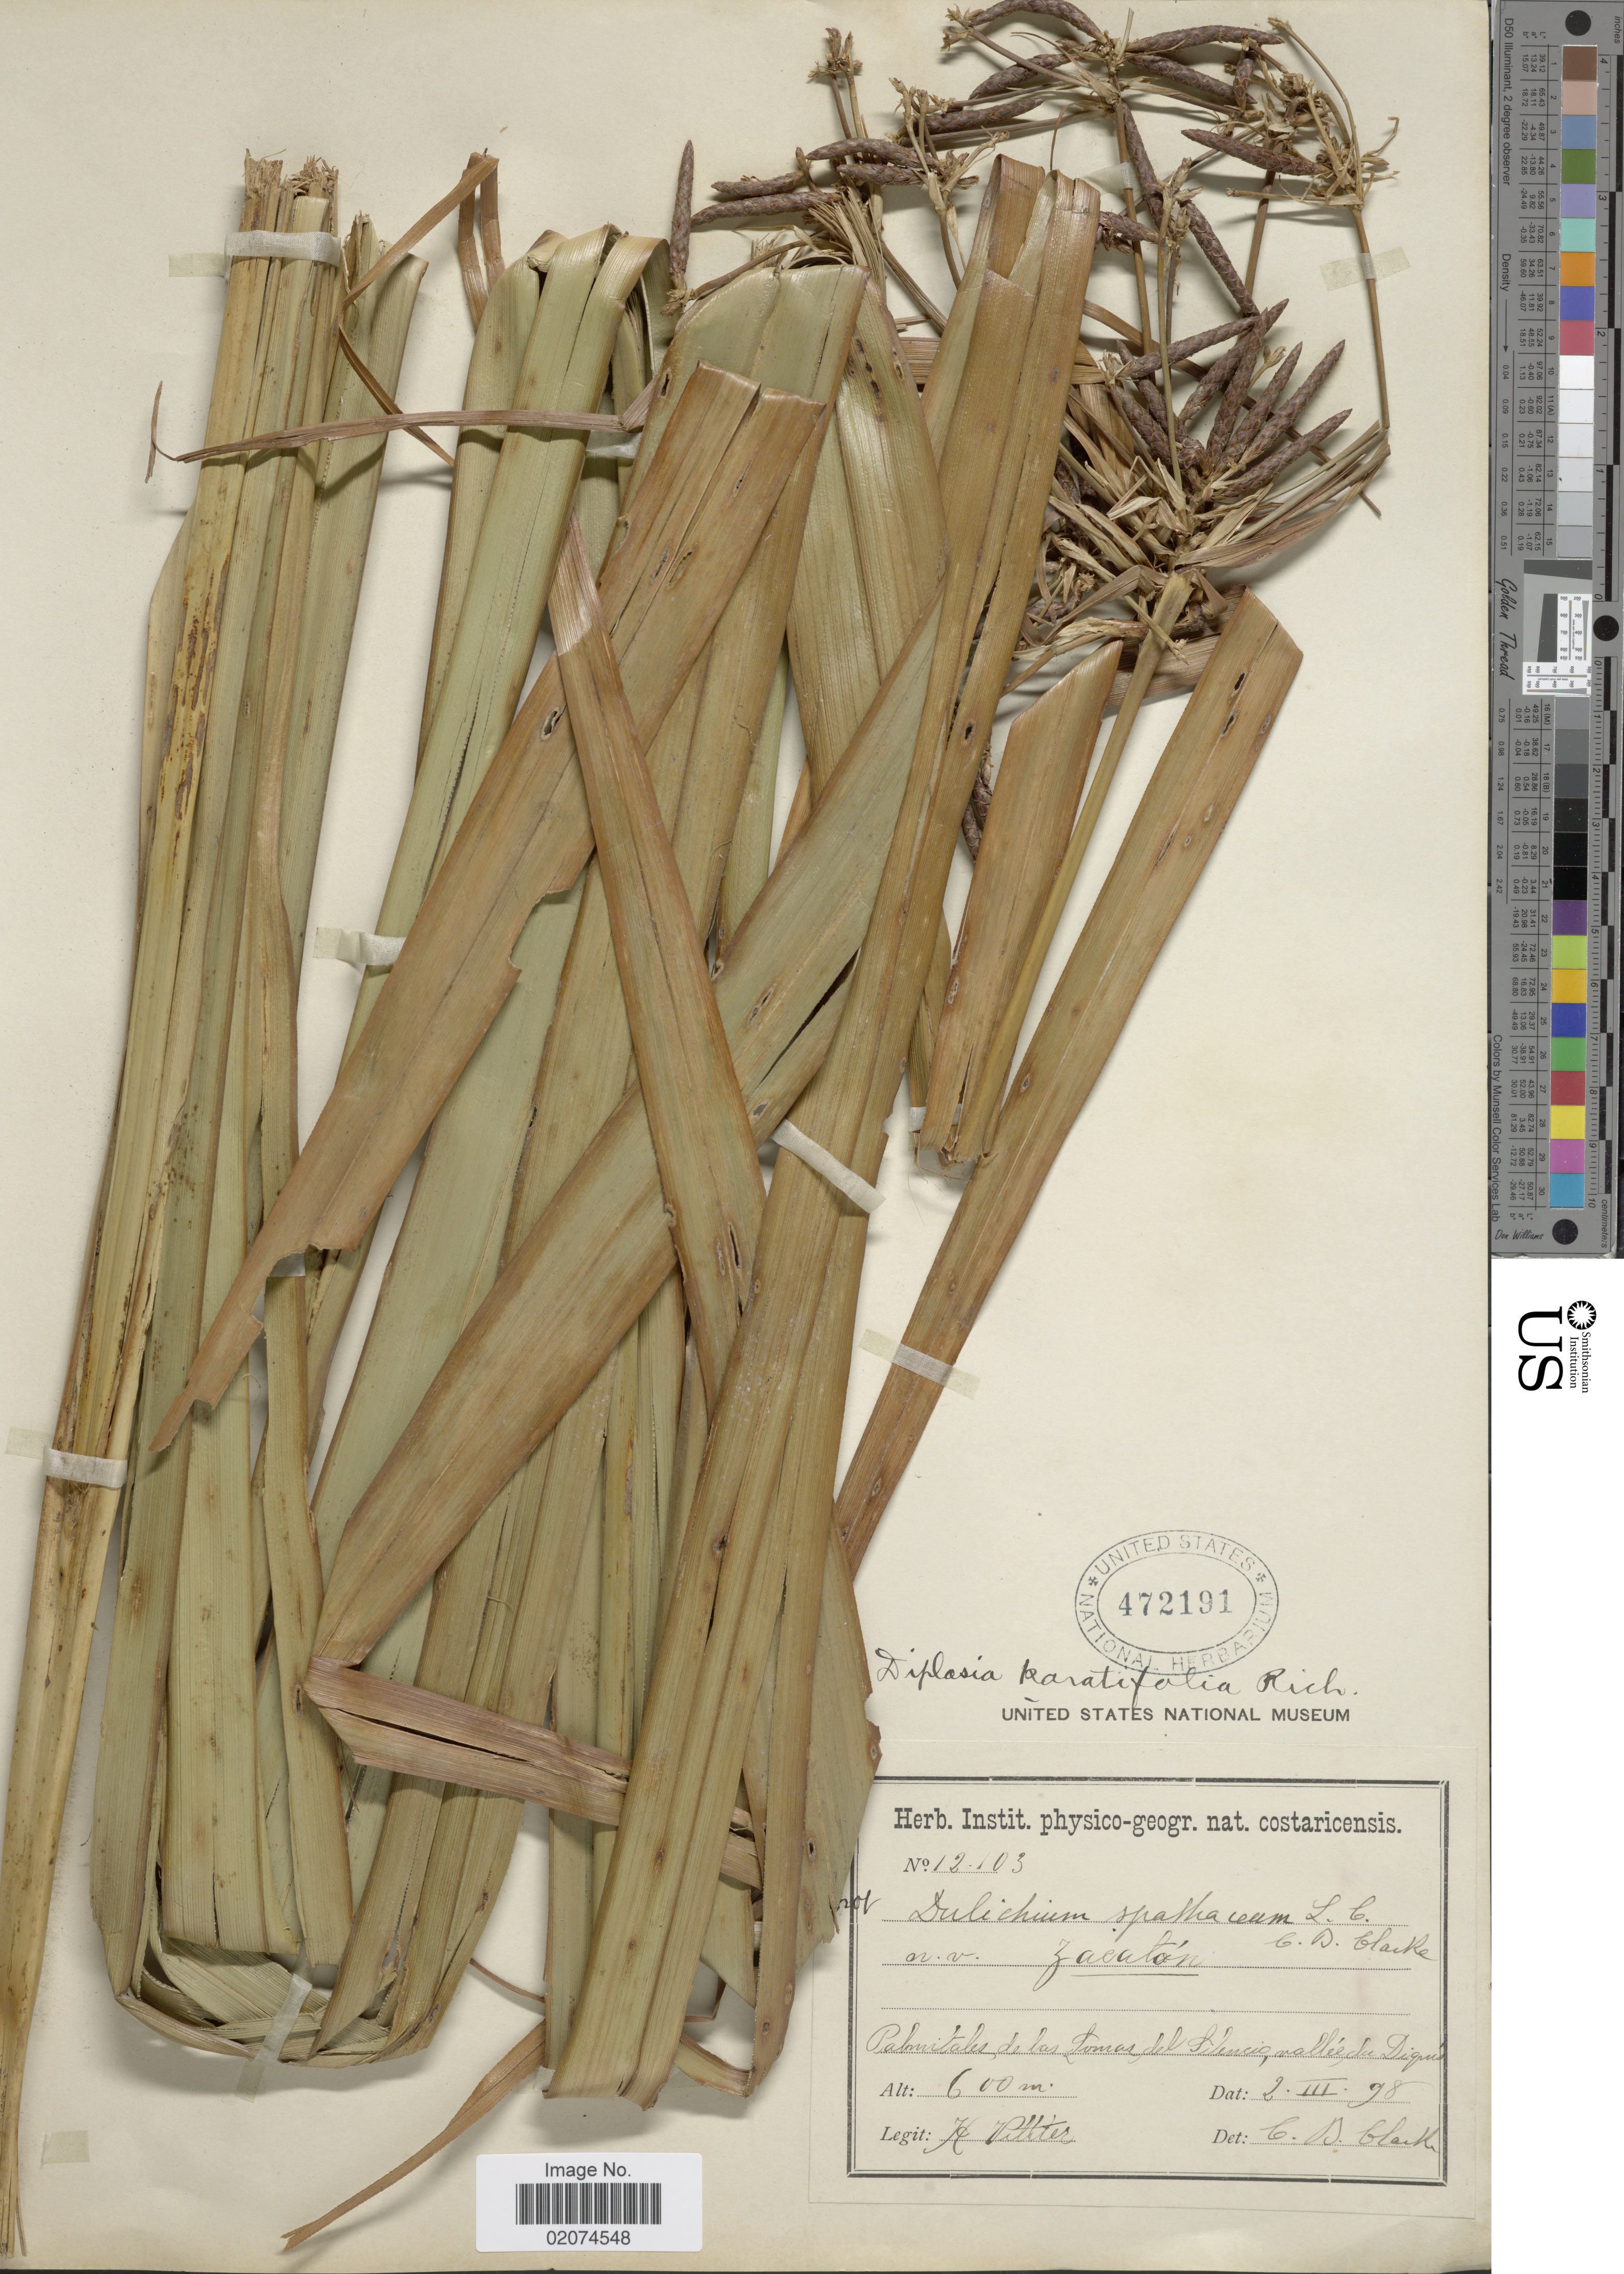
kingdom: Plantae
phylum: Tracheophyta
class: Liliopsida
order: Poales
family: Cyperaceae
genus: Diplasia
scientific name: Diplasia karatifolia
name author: Rich.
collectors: H. F. Pittier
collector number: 12103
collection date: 1898-03-02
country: Costa Rica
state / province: Puntarenas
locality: Palmitales de las Lomas del Silencio, valleé du Diguís.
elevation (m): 600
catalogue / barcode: US 472191